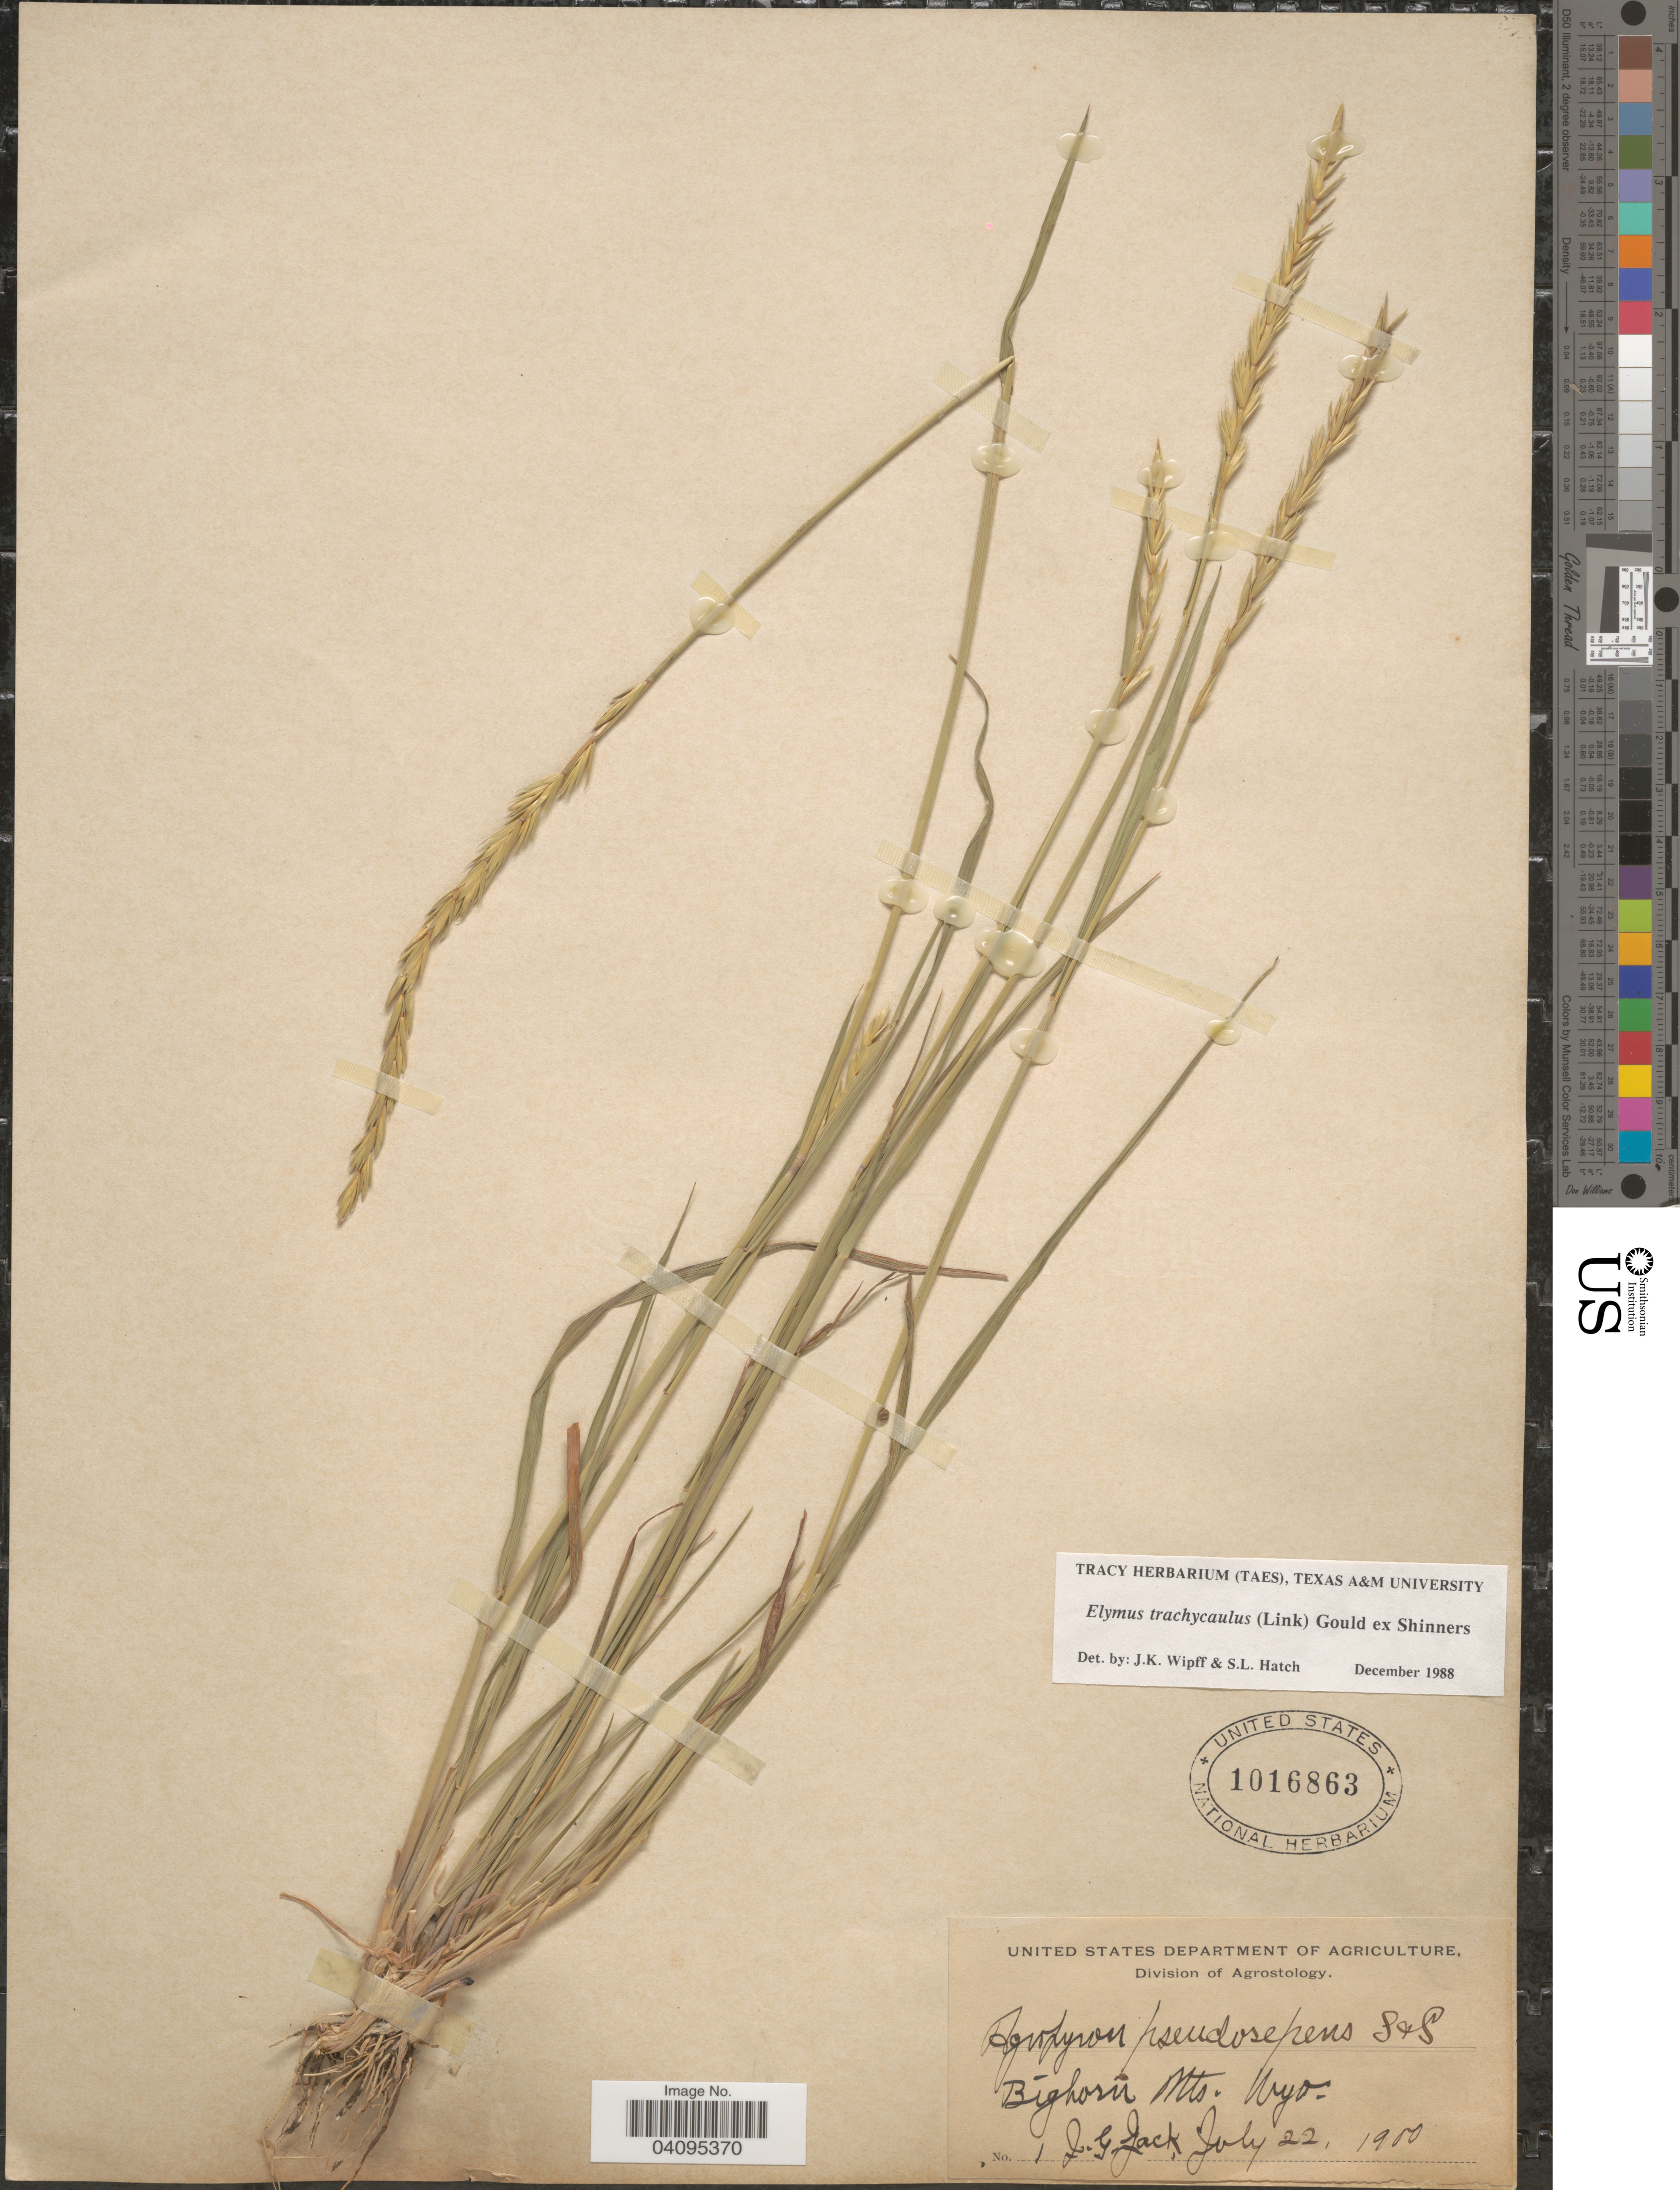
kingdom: Plantae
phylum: Tracheophyta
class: Liliopsida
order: Poales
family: Poaceae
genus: Elymus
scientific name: Elymus trachycaulus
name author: (Link) Gould ex Shinners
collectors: J. G. Jack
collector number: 1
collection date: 1900-07-22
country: United States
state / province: Wyoming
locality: Bighorn Mts.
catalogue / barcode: US 1016863